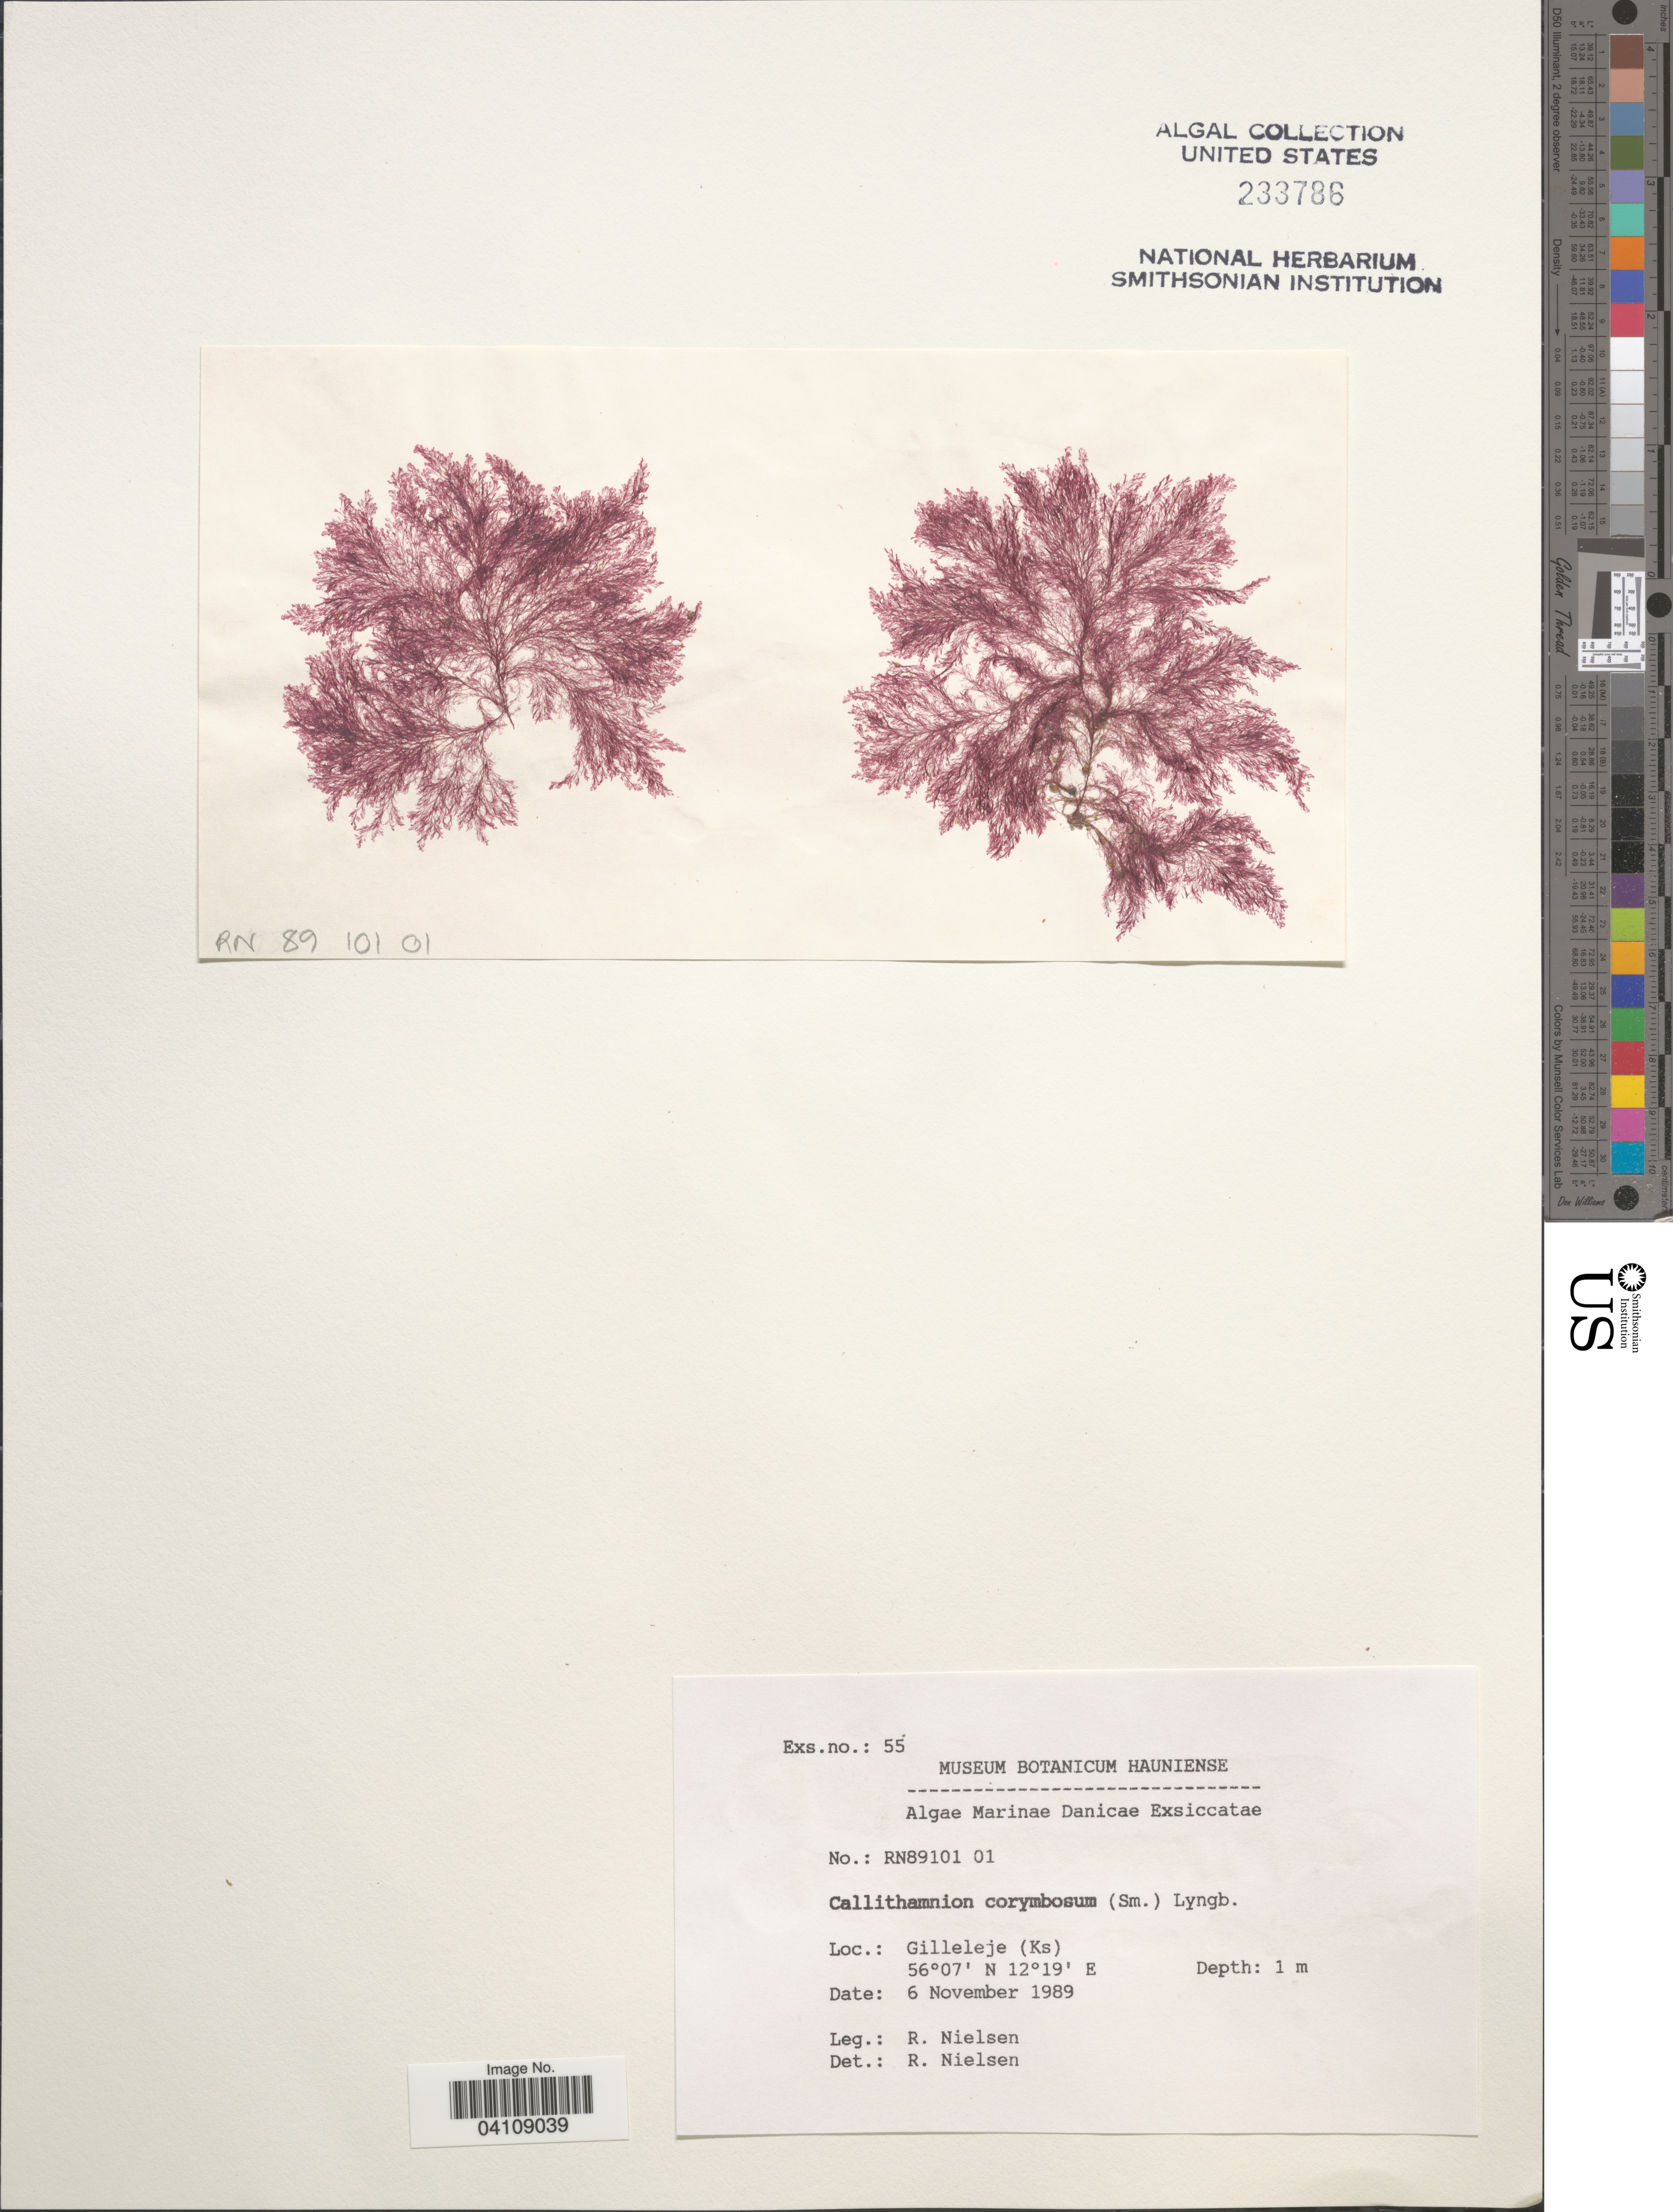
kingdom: Plantae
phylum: Rhodophyta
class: Florideophyceae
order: Ceramiales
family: Callithamniaceae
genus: Callithamnion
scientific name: Callithamnion corymbosum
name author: (Sm.) Lyngb.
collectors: R. Nielsen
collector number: RN89101 01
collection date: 1989-11-06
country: Denmark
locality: Danicae. Gilleleje (Ks).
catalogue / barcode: US 233786